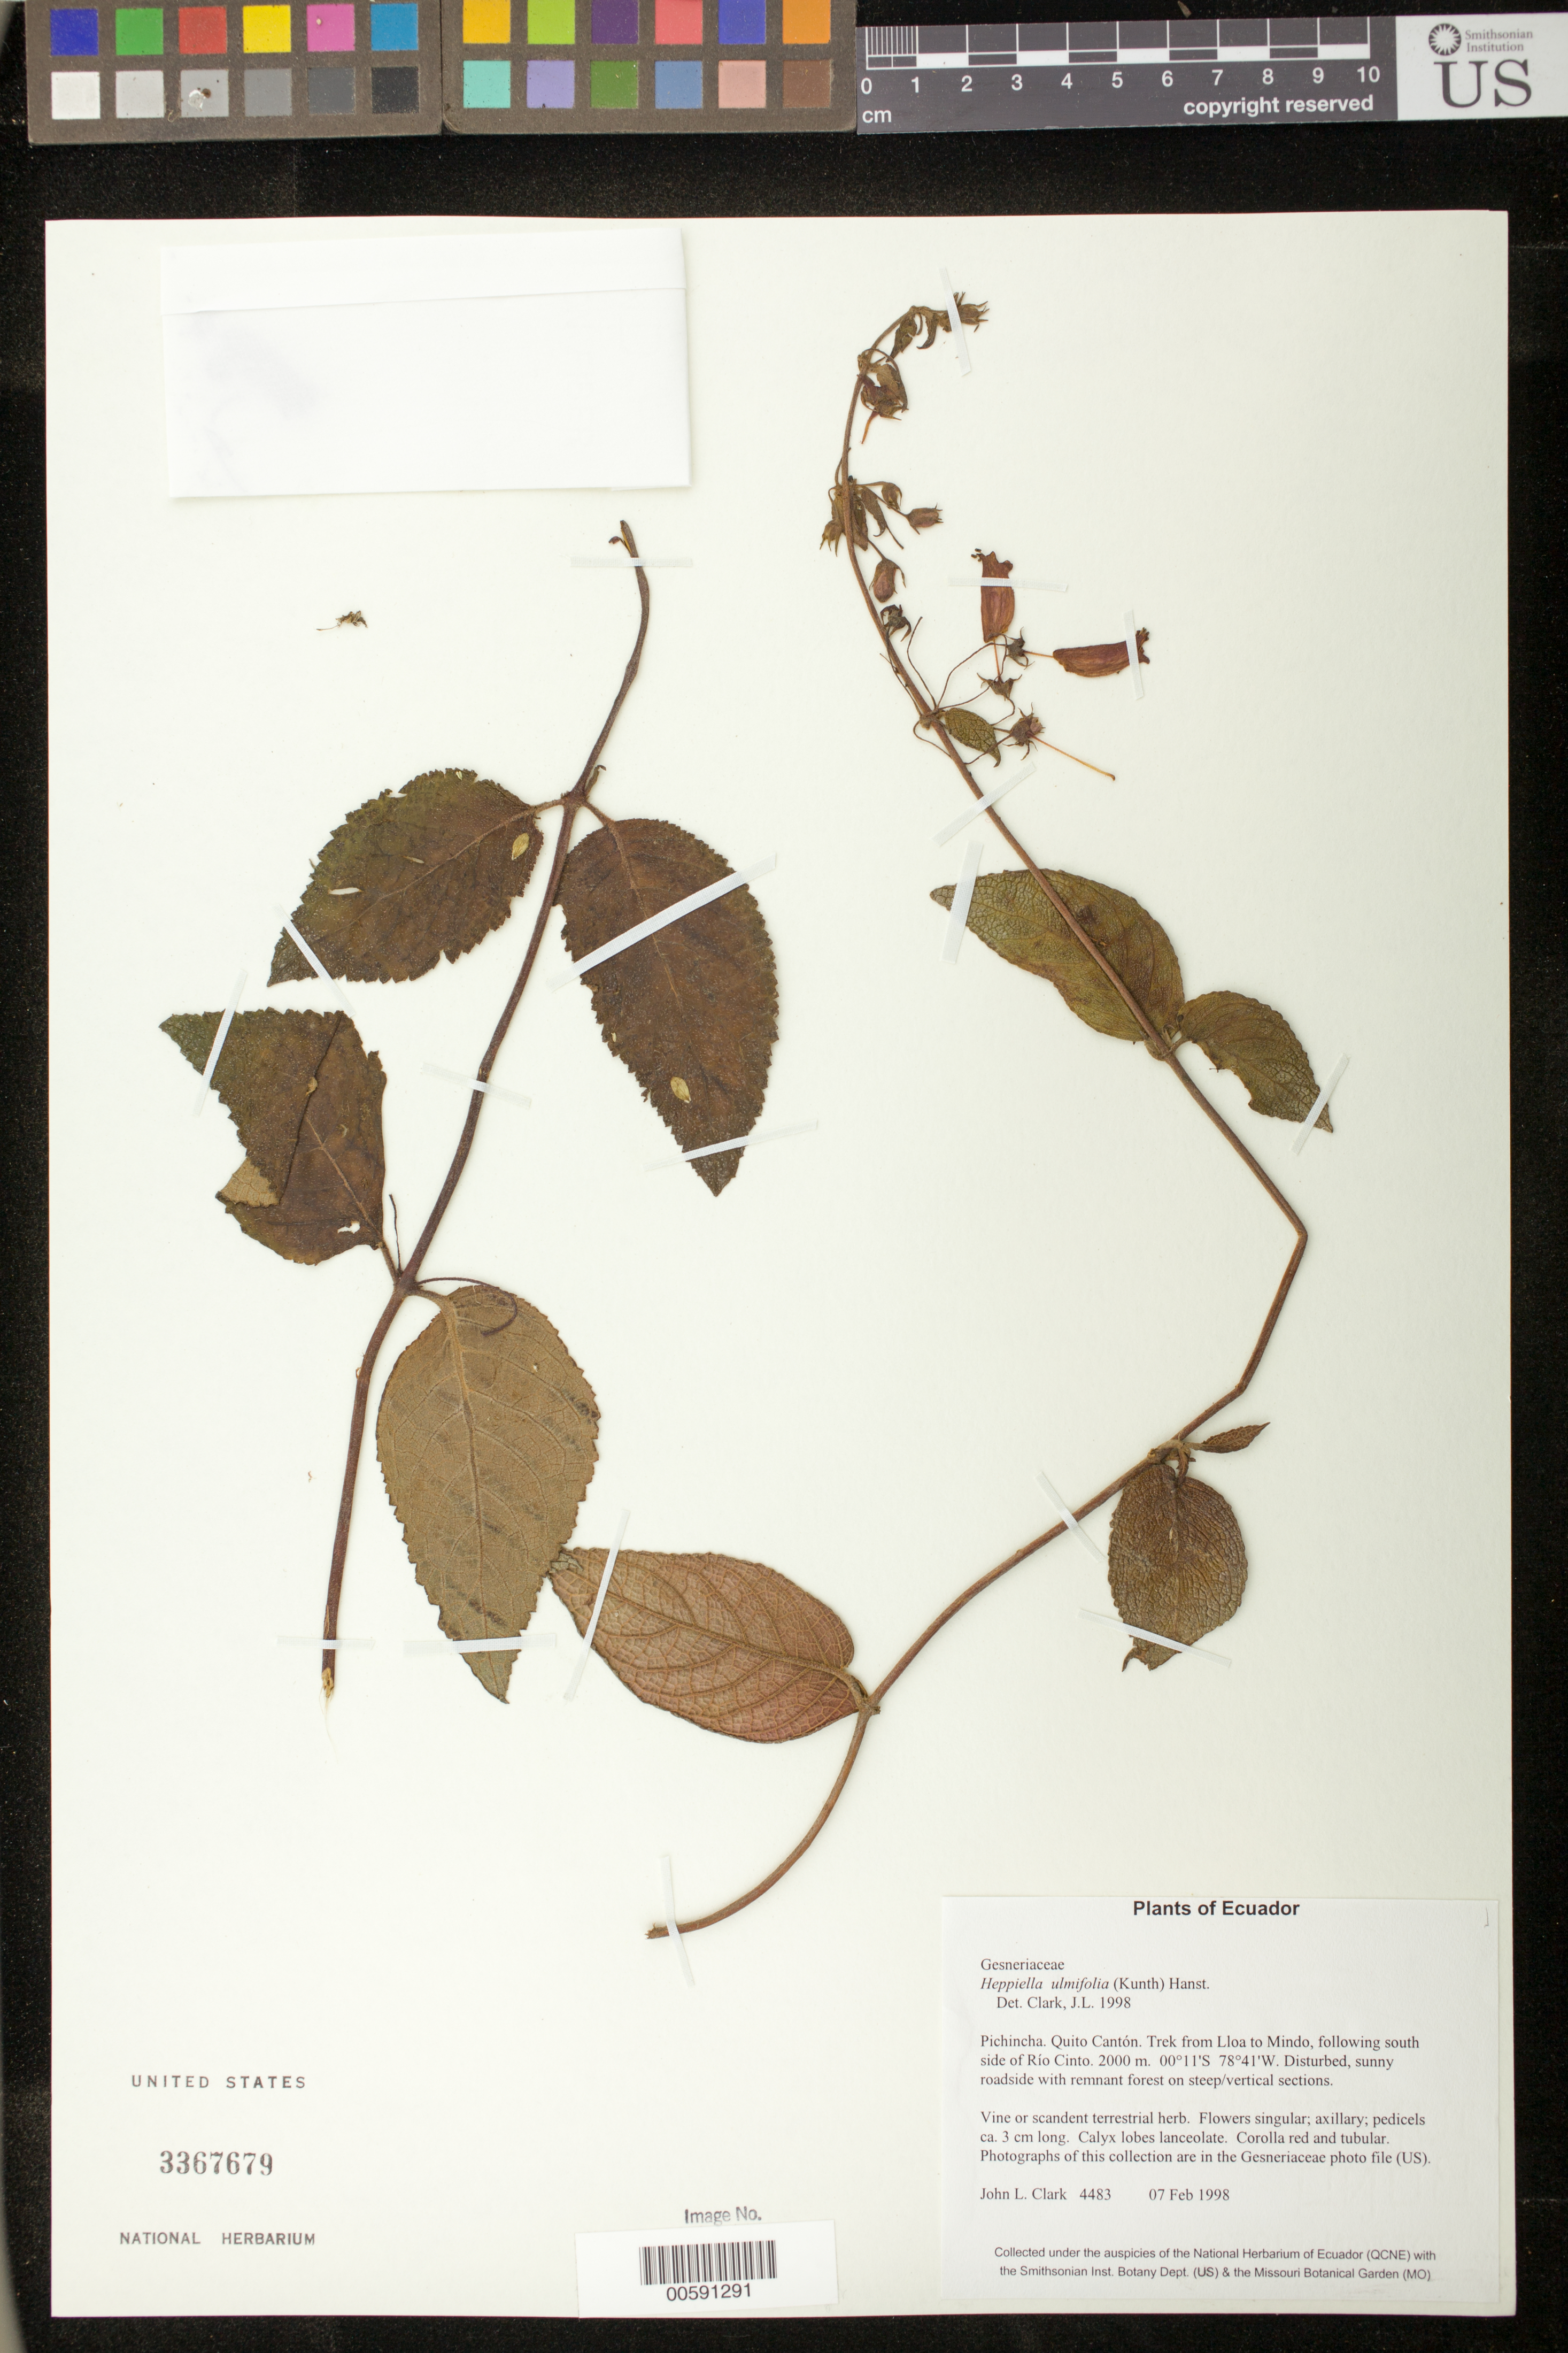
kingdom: Plantae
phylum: Tracheophyta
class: Magnoliopsida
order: Lamiales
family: Gesneriaceae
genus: Heppiella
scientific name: Heppiella ulmifolia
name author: (Kunth) Hanst.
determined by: Clark, J. L., (SEL), The Marie Selby Botanical Garden (UNITED STATES)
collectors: J. L. Clark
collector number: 4483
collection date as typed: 07 Feb 1998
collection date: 1998-02-07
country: Ecuador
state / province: Pichincha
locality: Quito Cantón. Trek from Lloa to Mindo, following south side of Río Cinto.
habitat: Disturbed, sunny roadside with remnant forest on steep/vertical sections.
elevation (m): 2000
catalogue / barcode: US 3367679